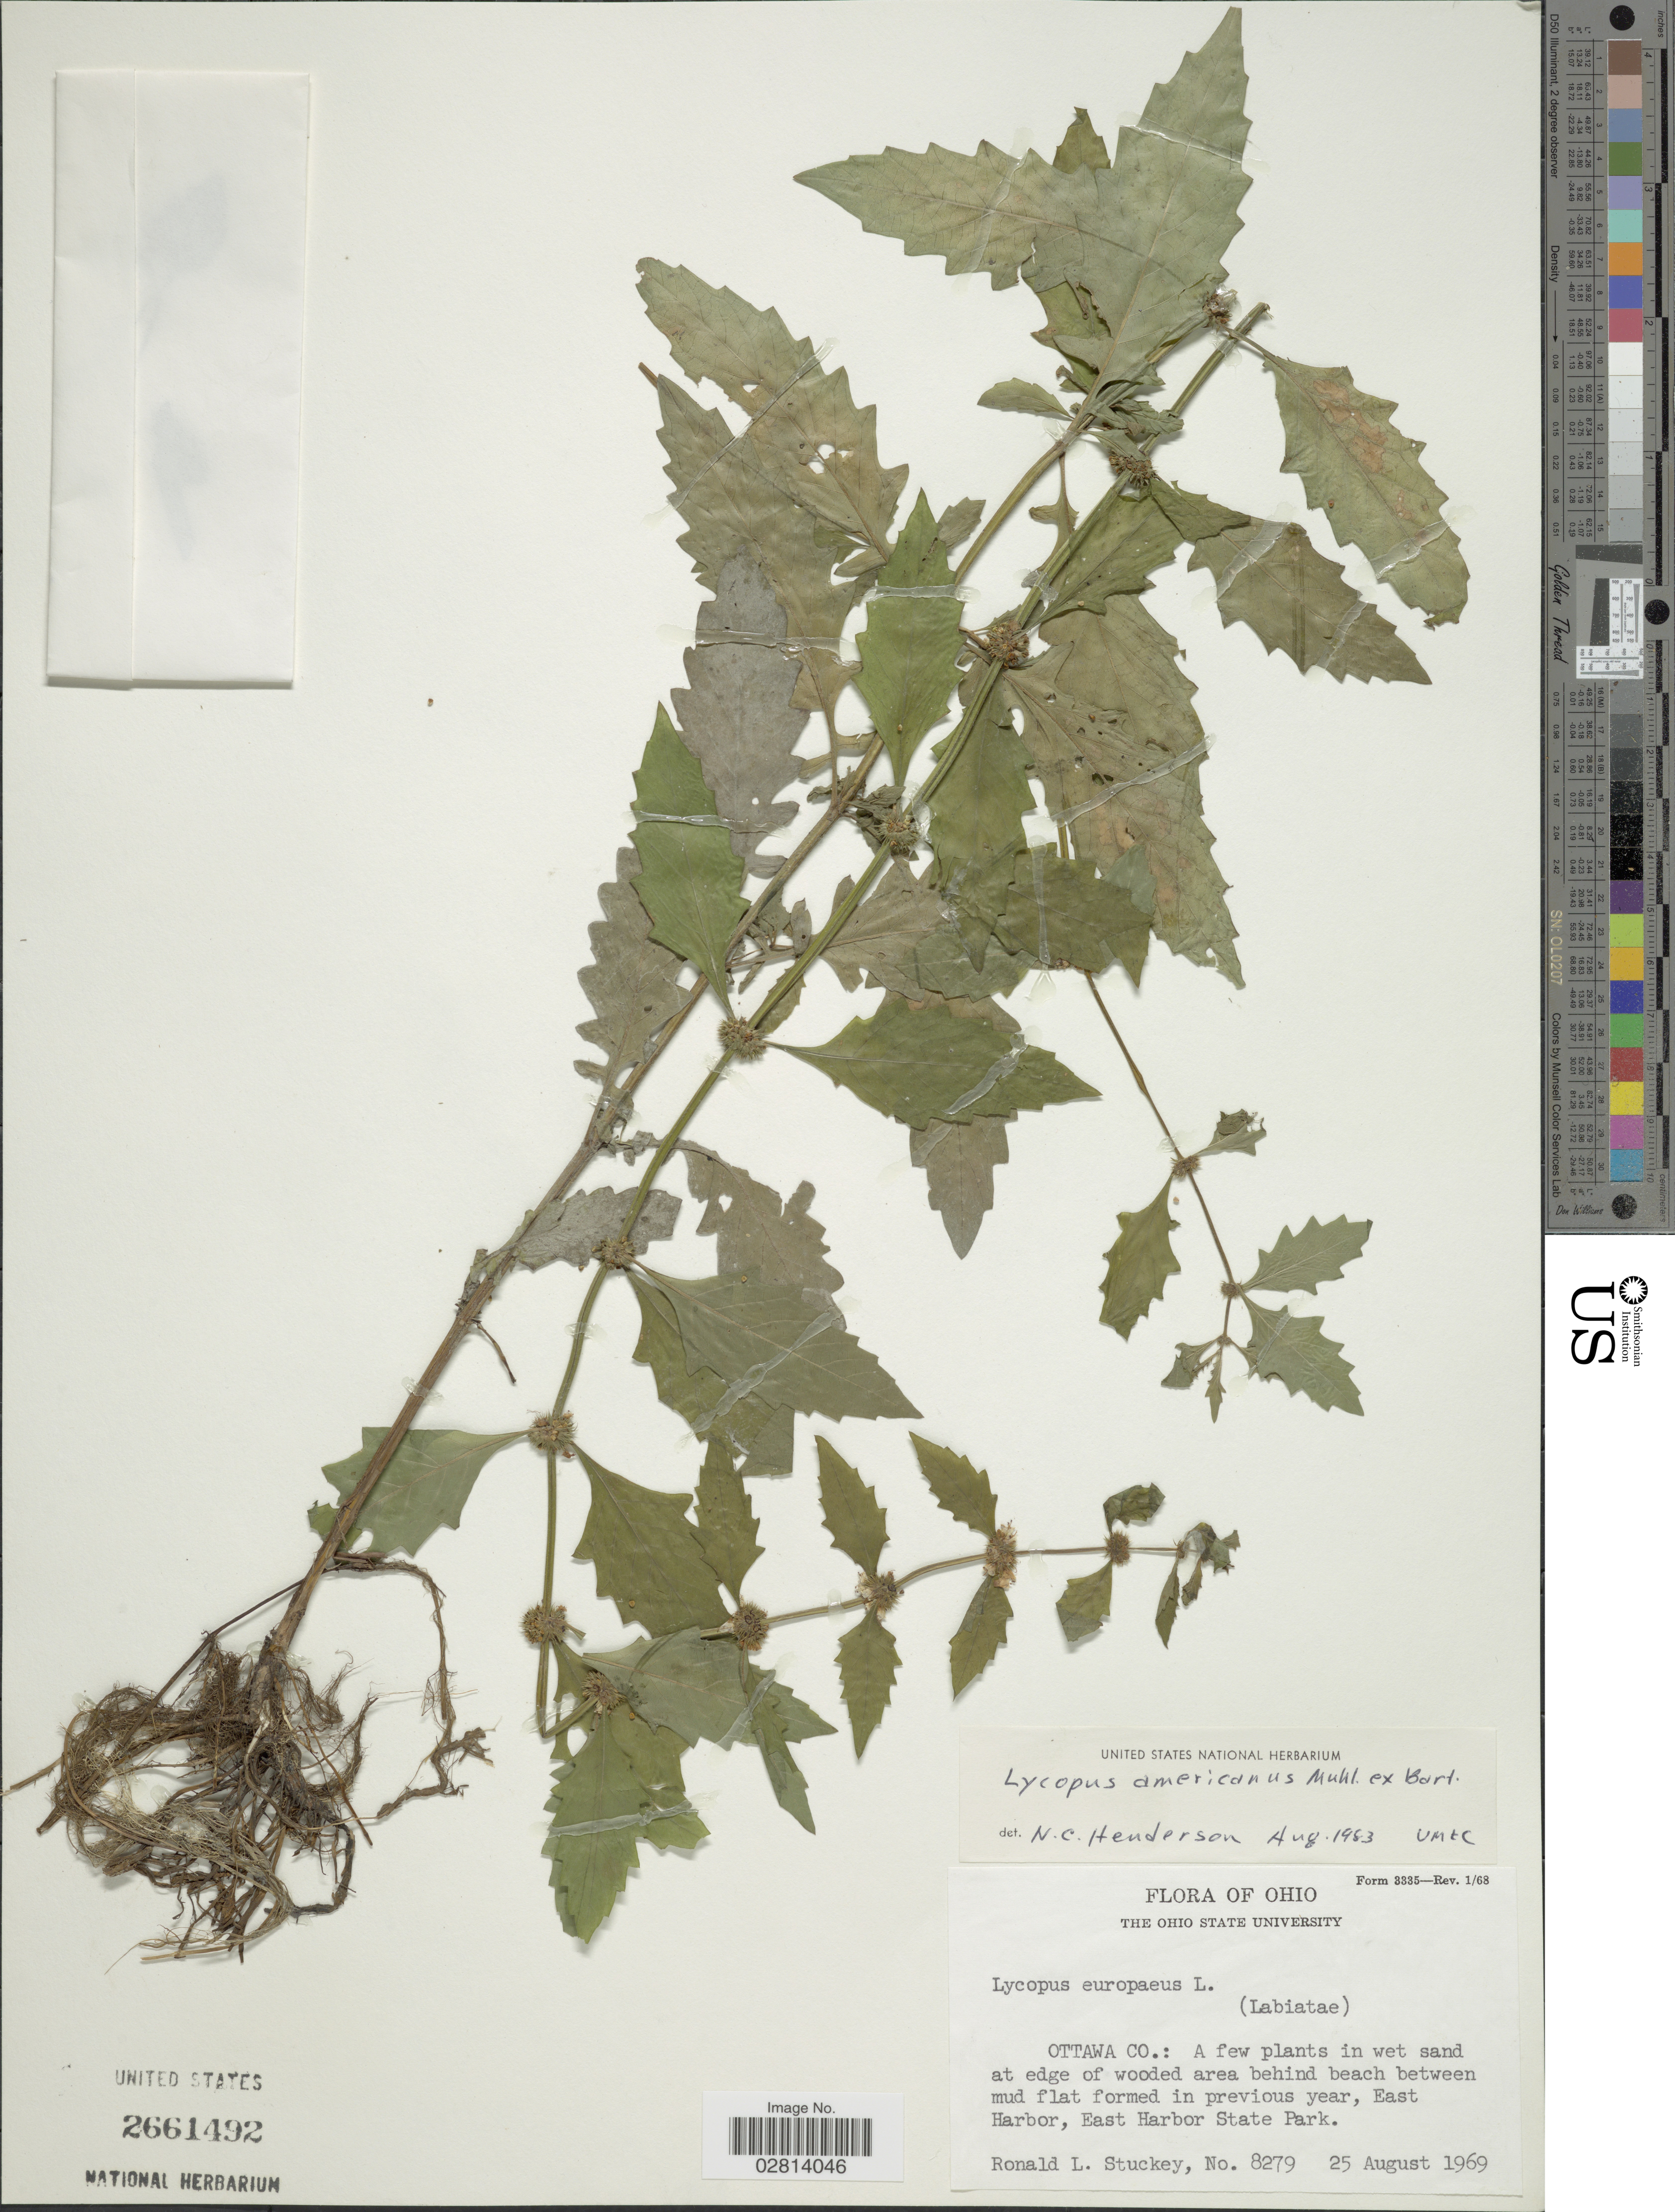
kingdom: Plantae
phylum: Tracheophyta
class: Magnoliopsida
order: Lamiales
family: Lamiaceae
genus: Lycopus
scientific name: Lycopus americanus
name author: Muhl. ex W.P.C. Barton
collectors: R. L. Stuckey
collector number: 8279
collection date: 1969-08-25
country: United States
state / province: Ohio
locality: Ottawa Co.: A few plants in wet sand at edge of wooded area behind beach between mud flat formed in previous year, East Harbor, East Harbor State Park.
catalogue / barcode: US 2661492